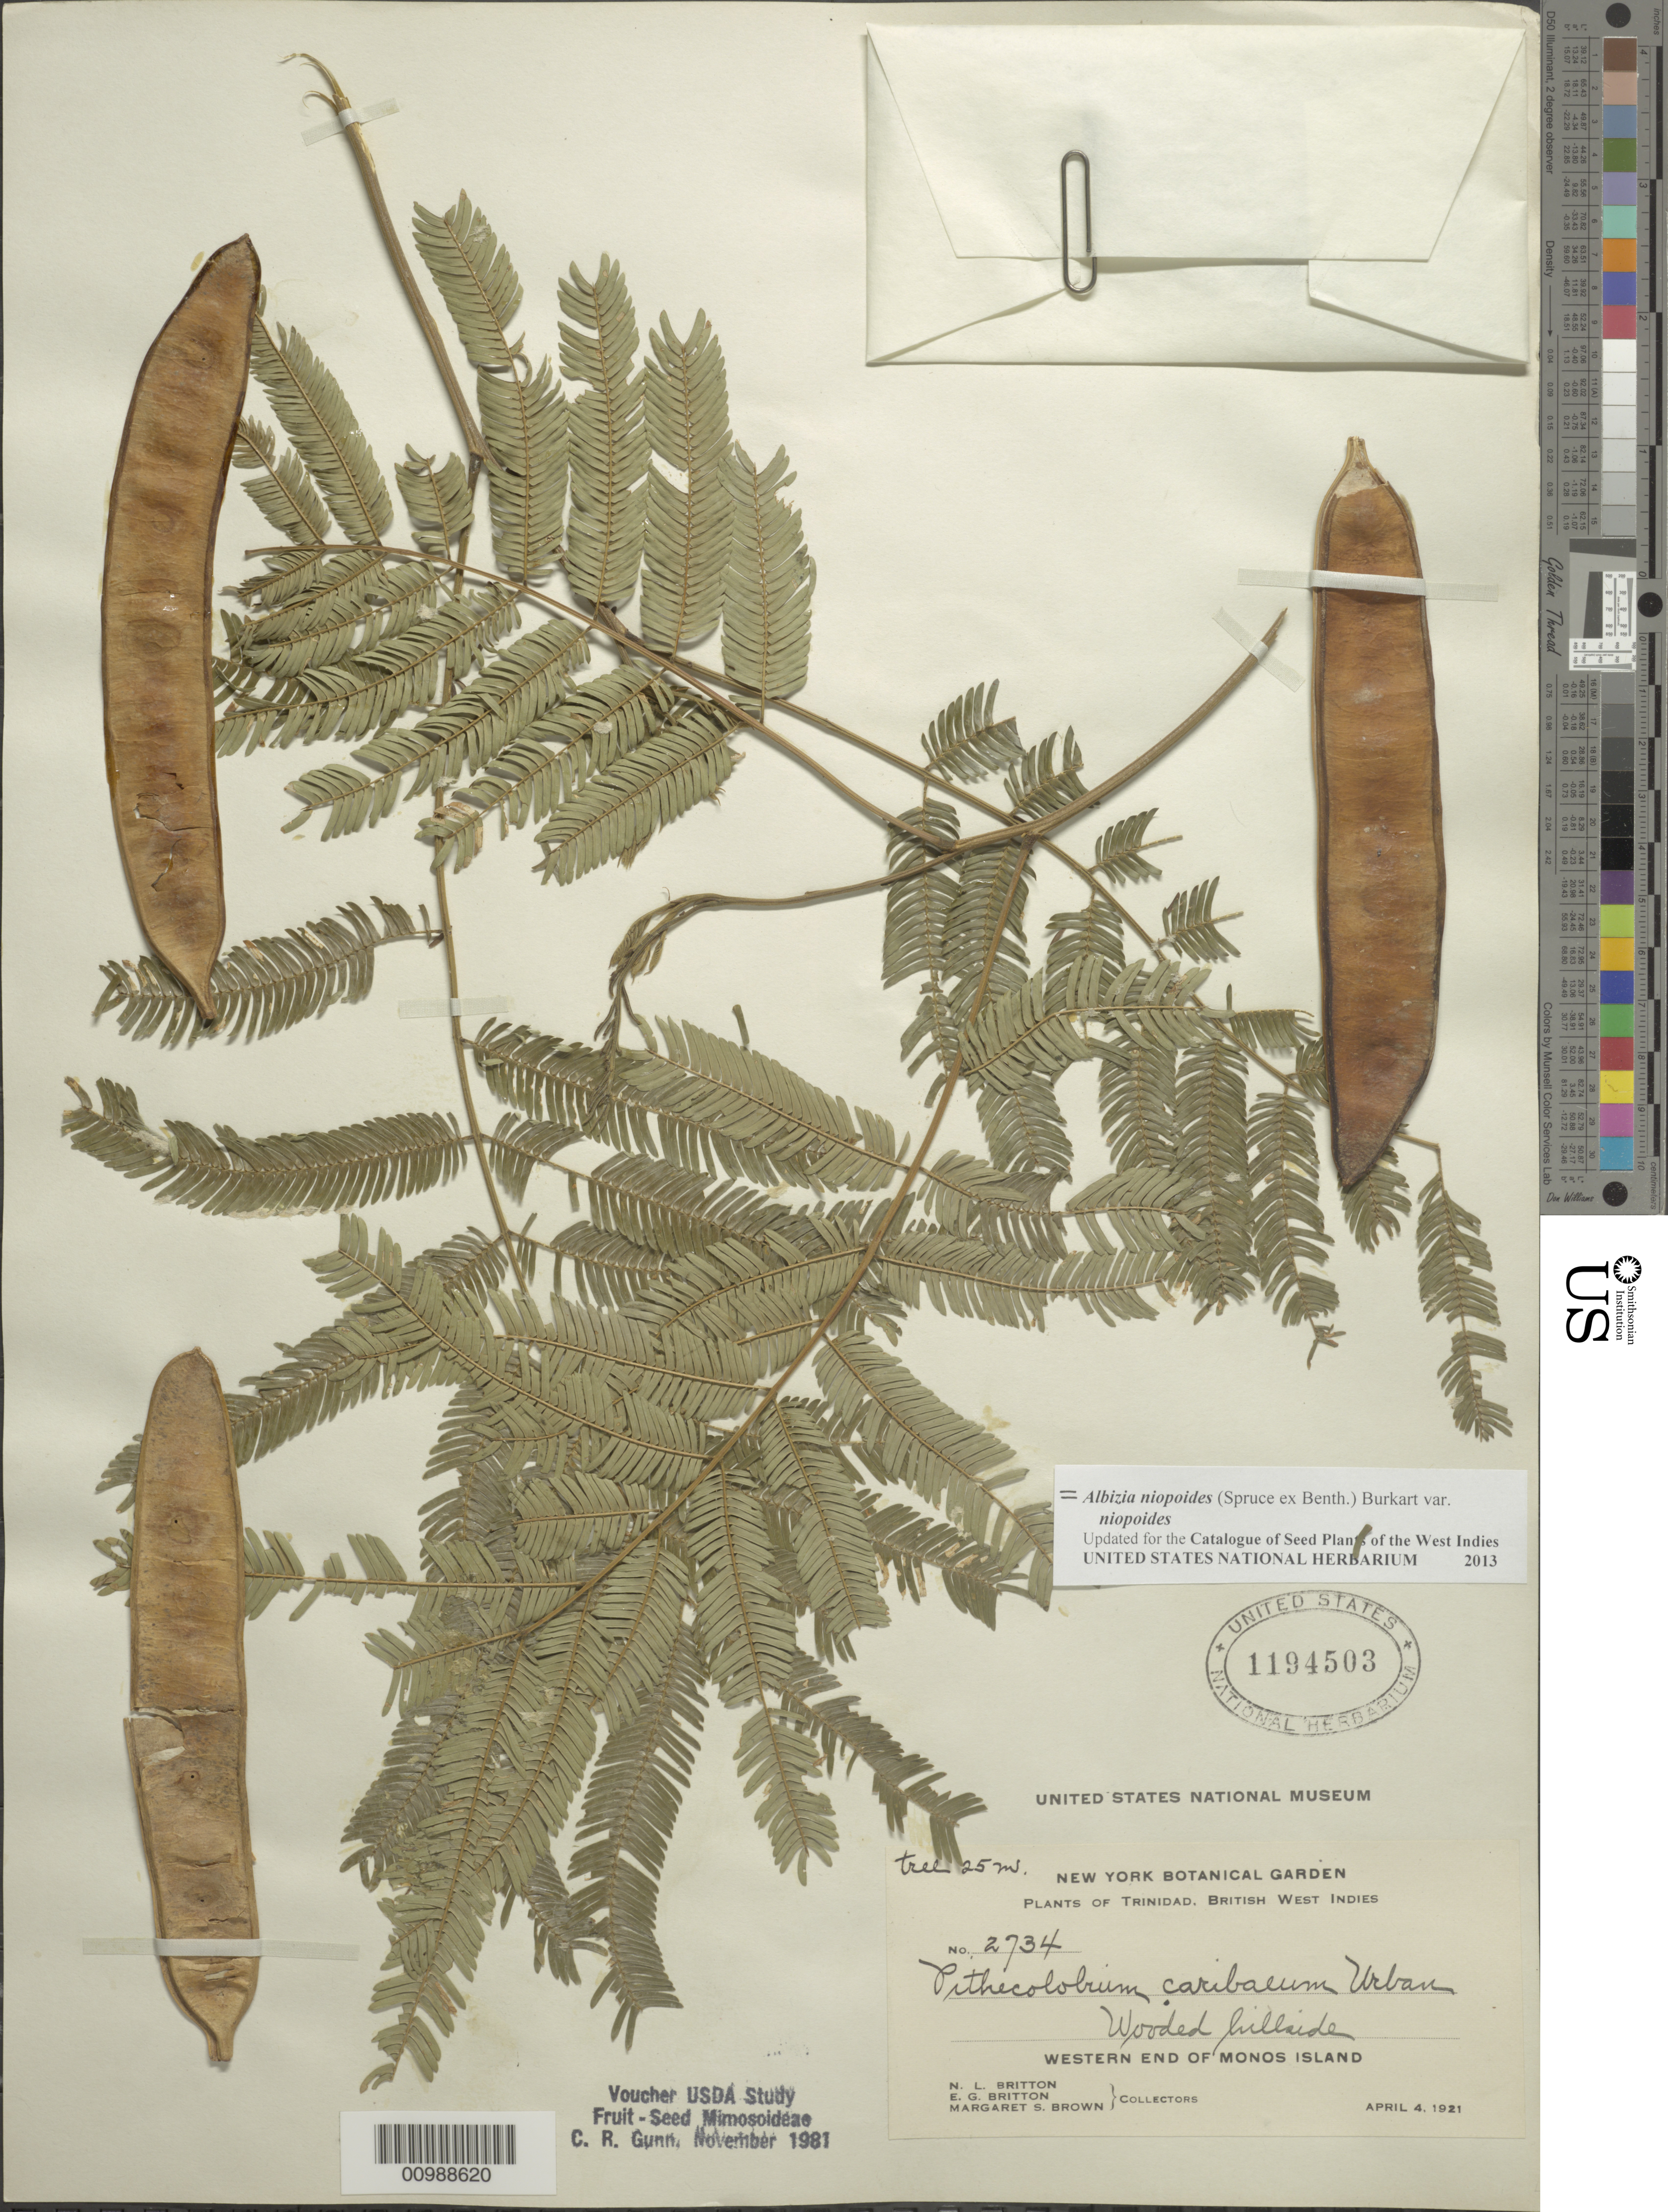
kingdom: Plantae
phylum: Tracheophyta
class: Magnoliopsida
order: Fabales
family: Fabaceae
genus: Pseudalbizzia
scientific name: Pseudalbizzia niopoides var. niopoides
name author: (Spruce ex Benth.) Koenen & Duno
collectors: N. Britton, E. G. Britton & -- Brown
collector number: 2734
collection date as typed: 04 Apr 1921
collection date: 1921-04-04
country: Trinidad and Tobago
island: Monos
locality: W end of Monos Island.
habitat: Wooded hillsides.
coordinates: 0 N, 0 E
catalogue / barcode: US 1194503